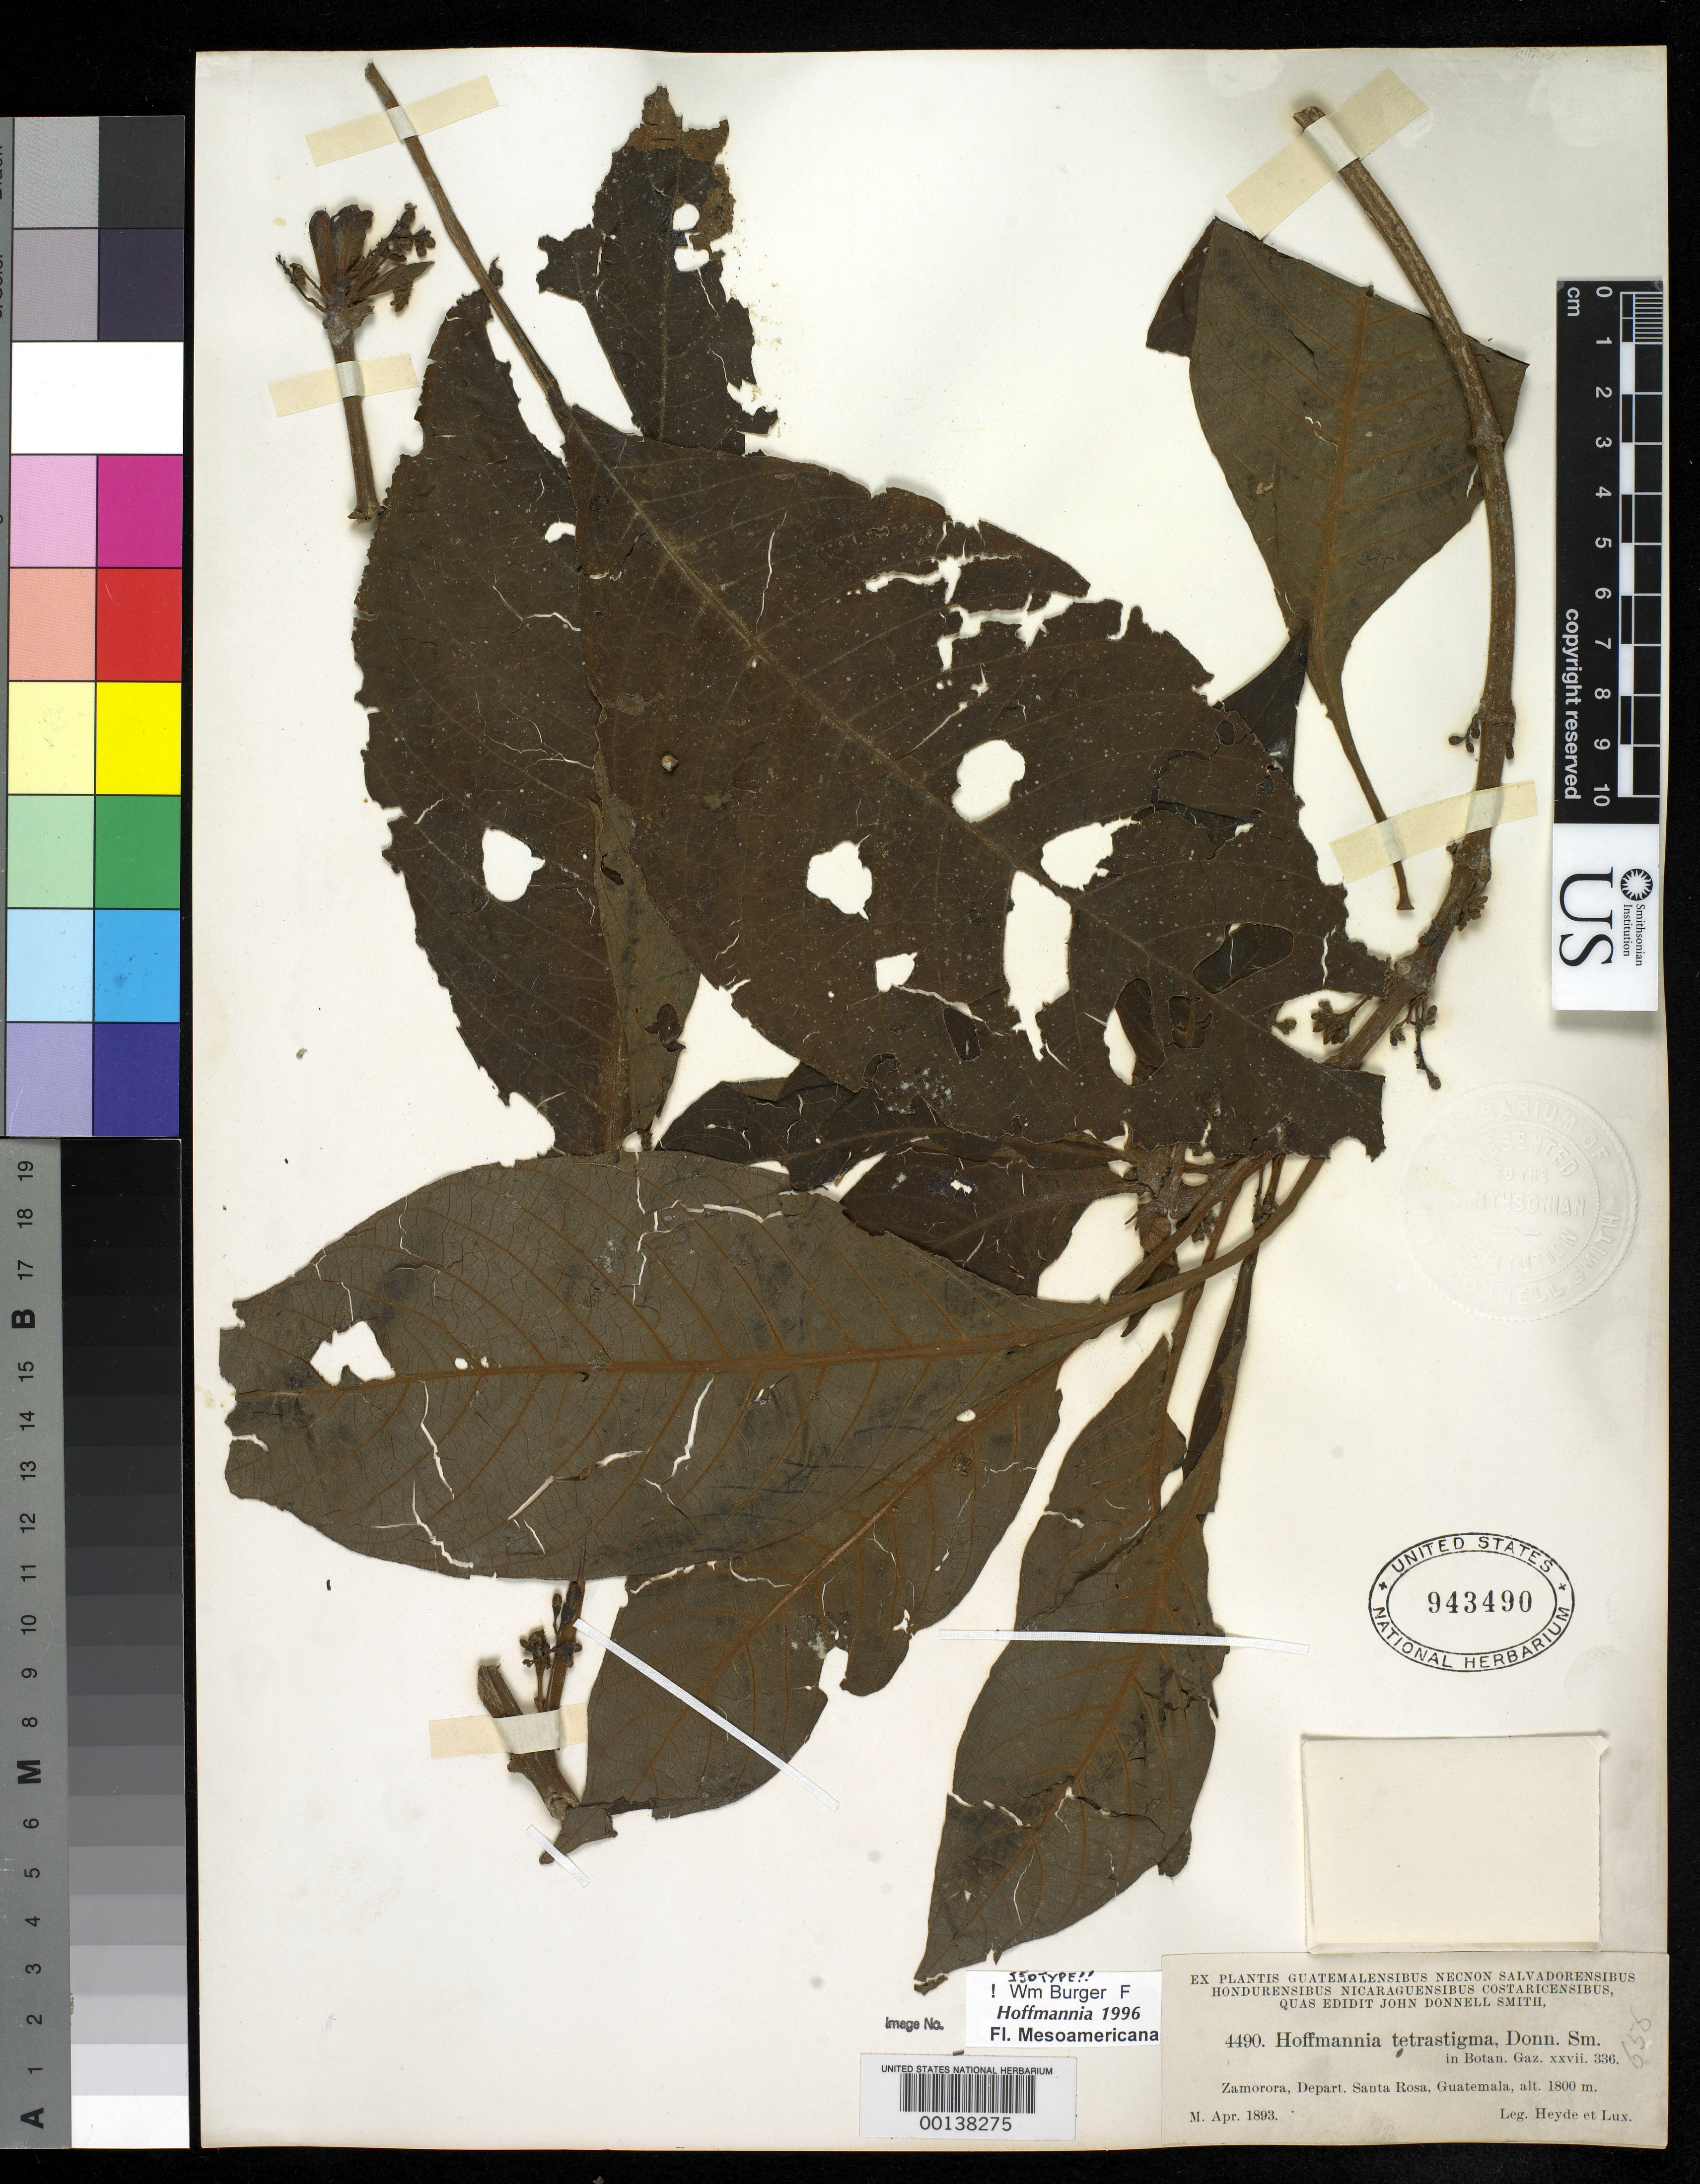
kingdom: Plantae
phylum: Tracheophyta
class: Magnoliopsida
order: Gentianales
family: Rubiaceae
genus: Hoffmannia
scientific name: Hoffmannia tetrastigma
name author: Donn. Sm.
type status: Type Collection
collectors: E. T. Heyde & E. Lux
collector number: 4490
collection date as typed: Apr 1893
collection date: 1893-04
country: Guatemala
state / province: Santa Rosa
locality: Near Zamorora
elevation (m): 1800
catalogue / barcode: US 943490